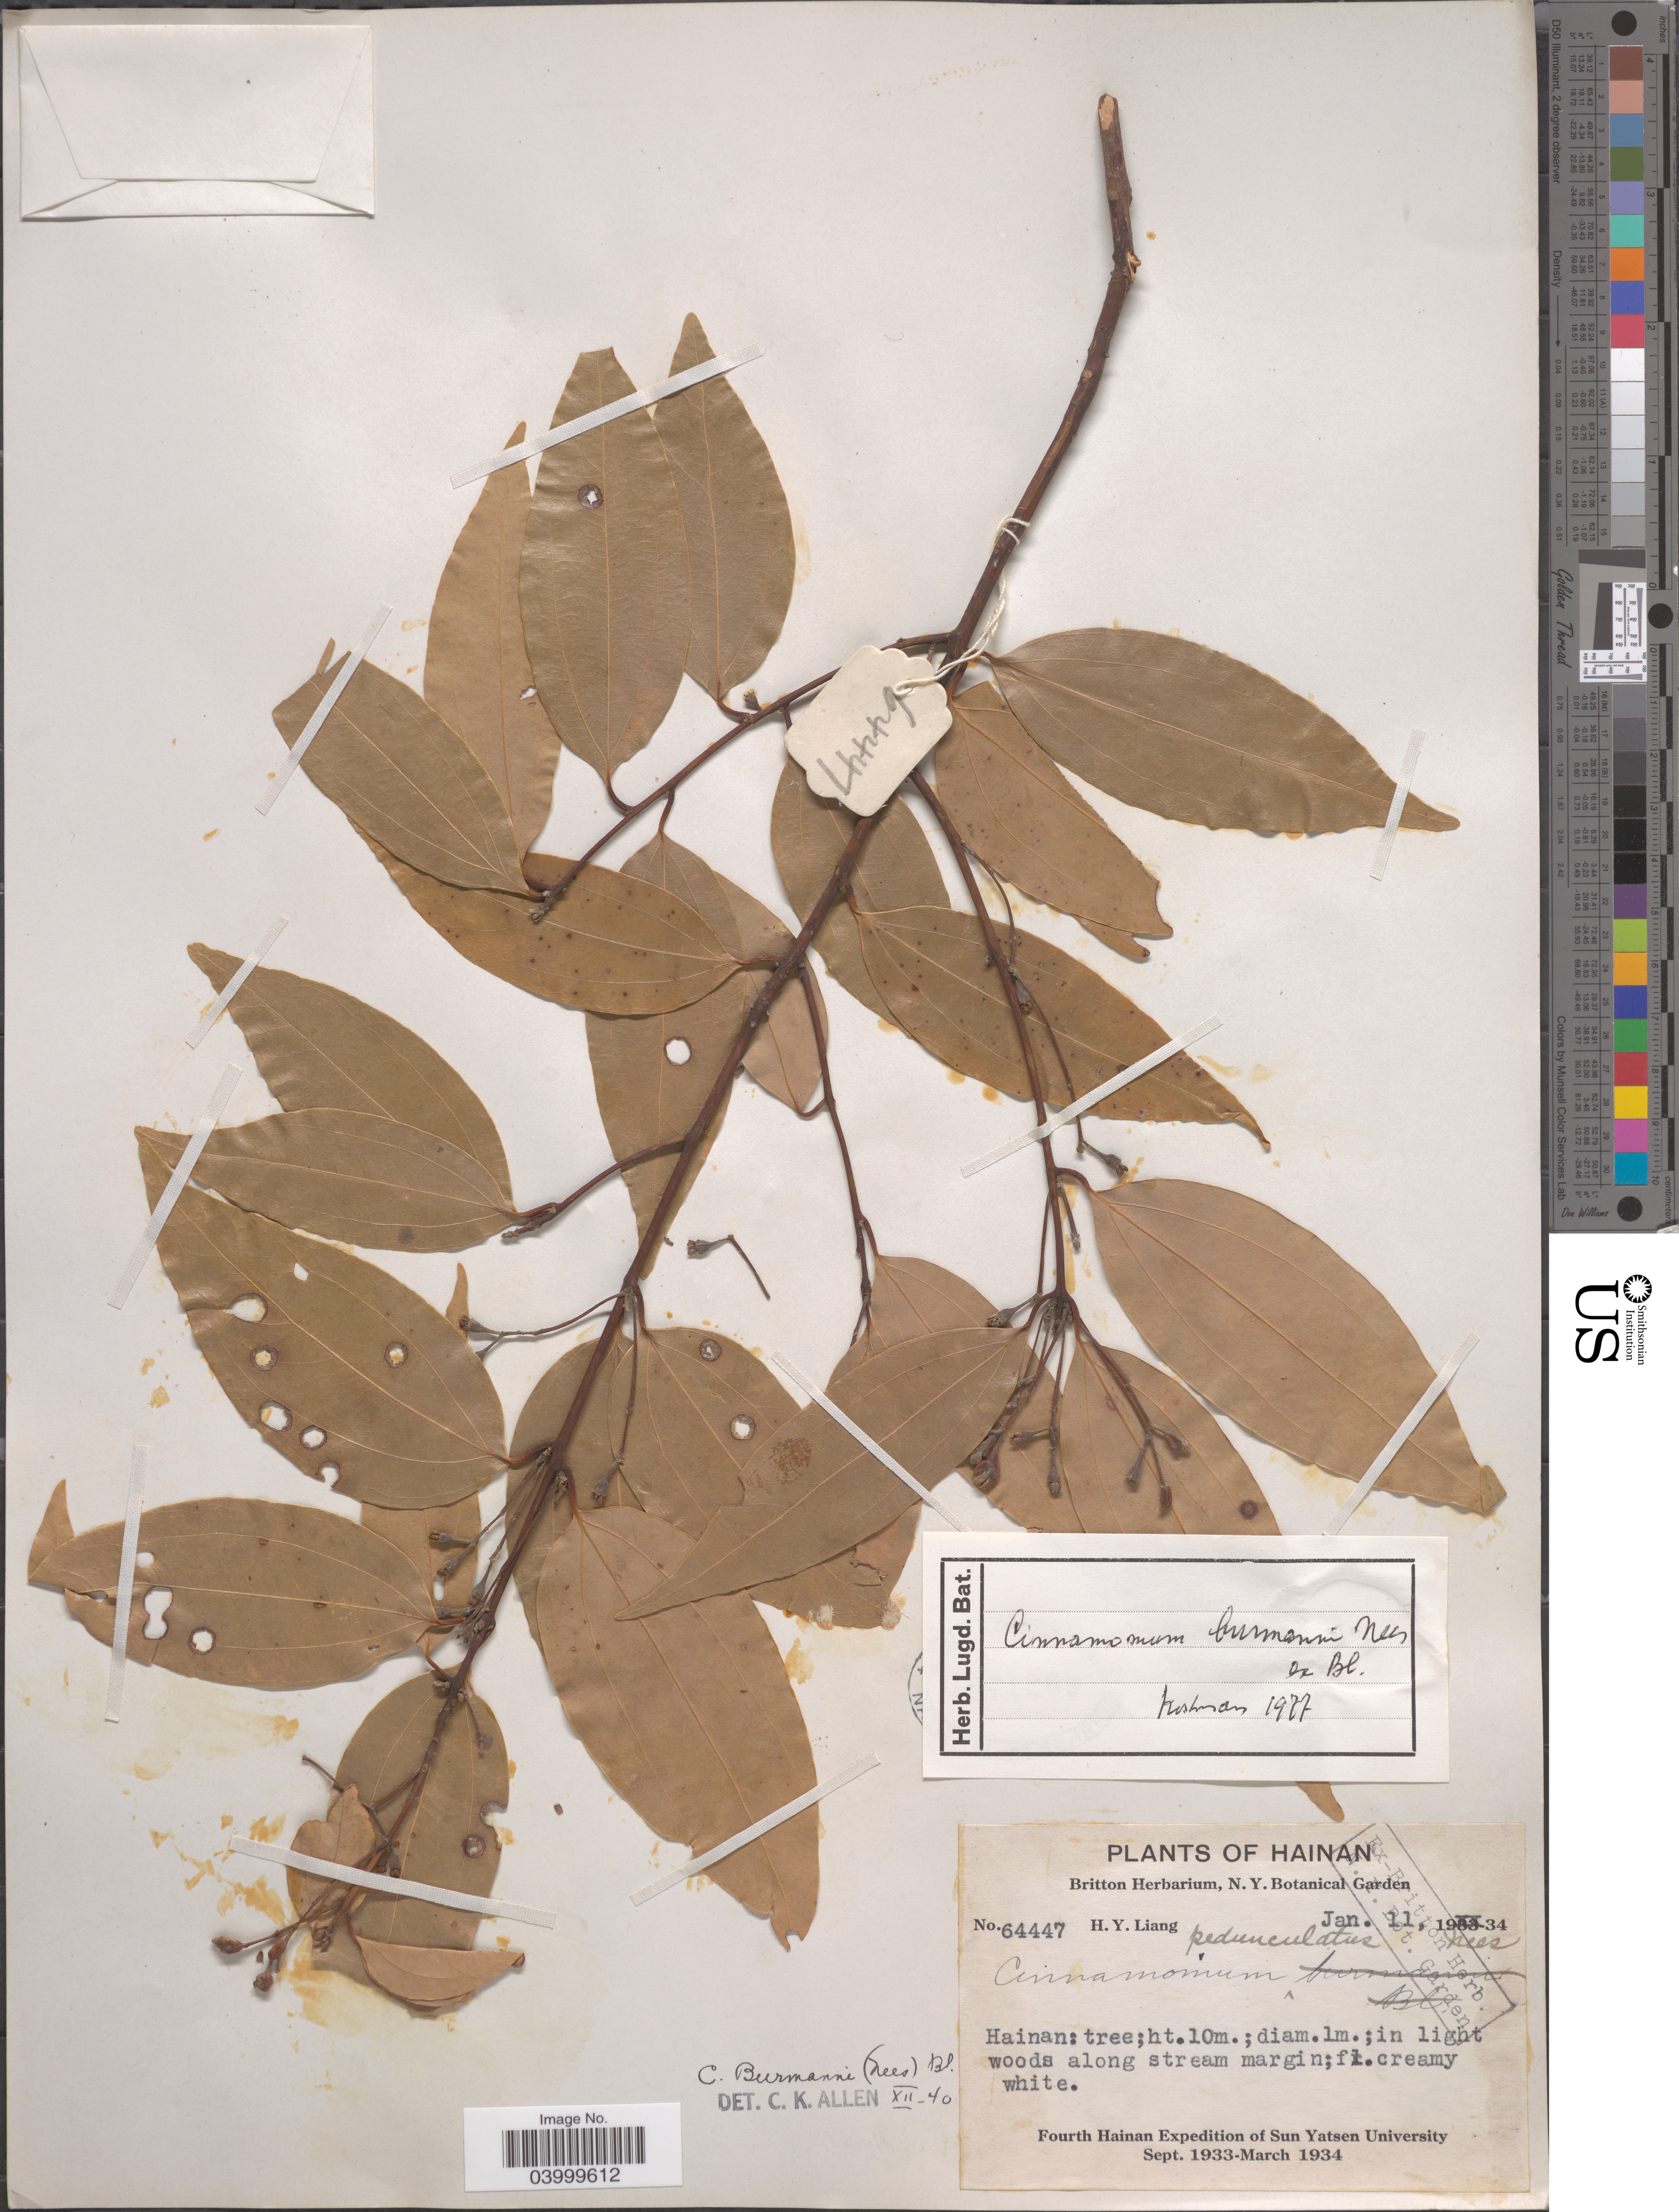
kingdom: Plantae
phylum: Tracheophyta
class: Magnoliopsida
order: Laurales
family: Lauraceae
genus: Cinnamomum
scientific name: Cinnamomum burmannii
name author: (Nees & T. Nees) Blume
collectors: H. Y. Liang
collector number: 64447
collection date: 1934-01-11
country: China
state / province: Hainan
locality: Along stream margin.